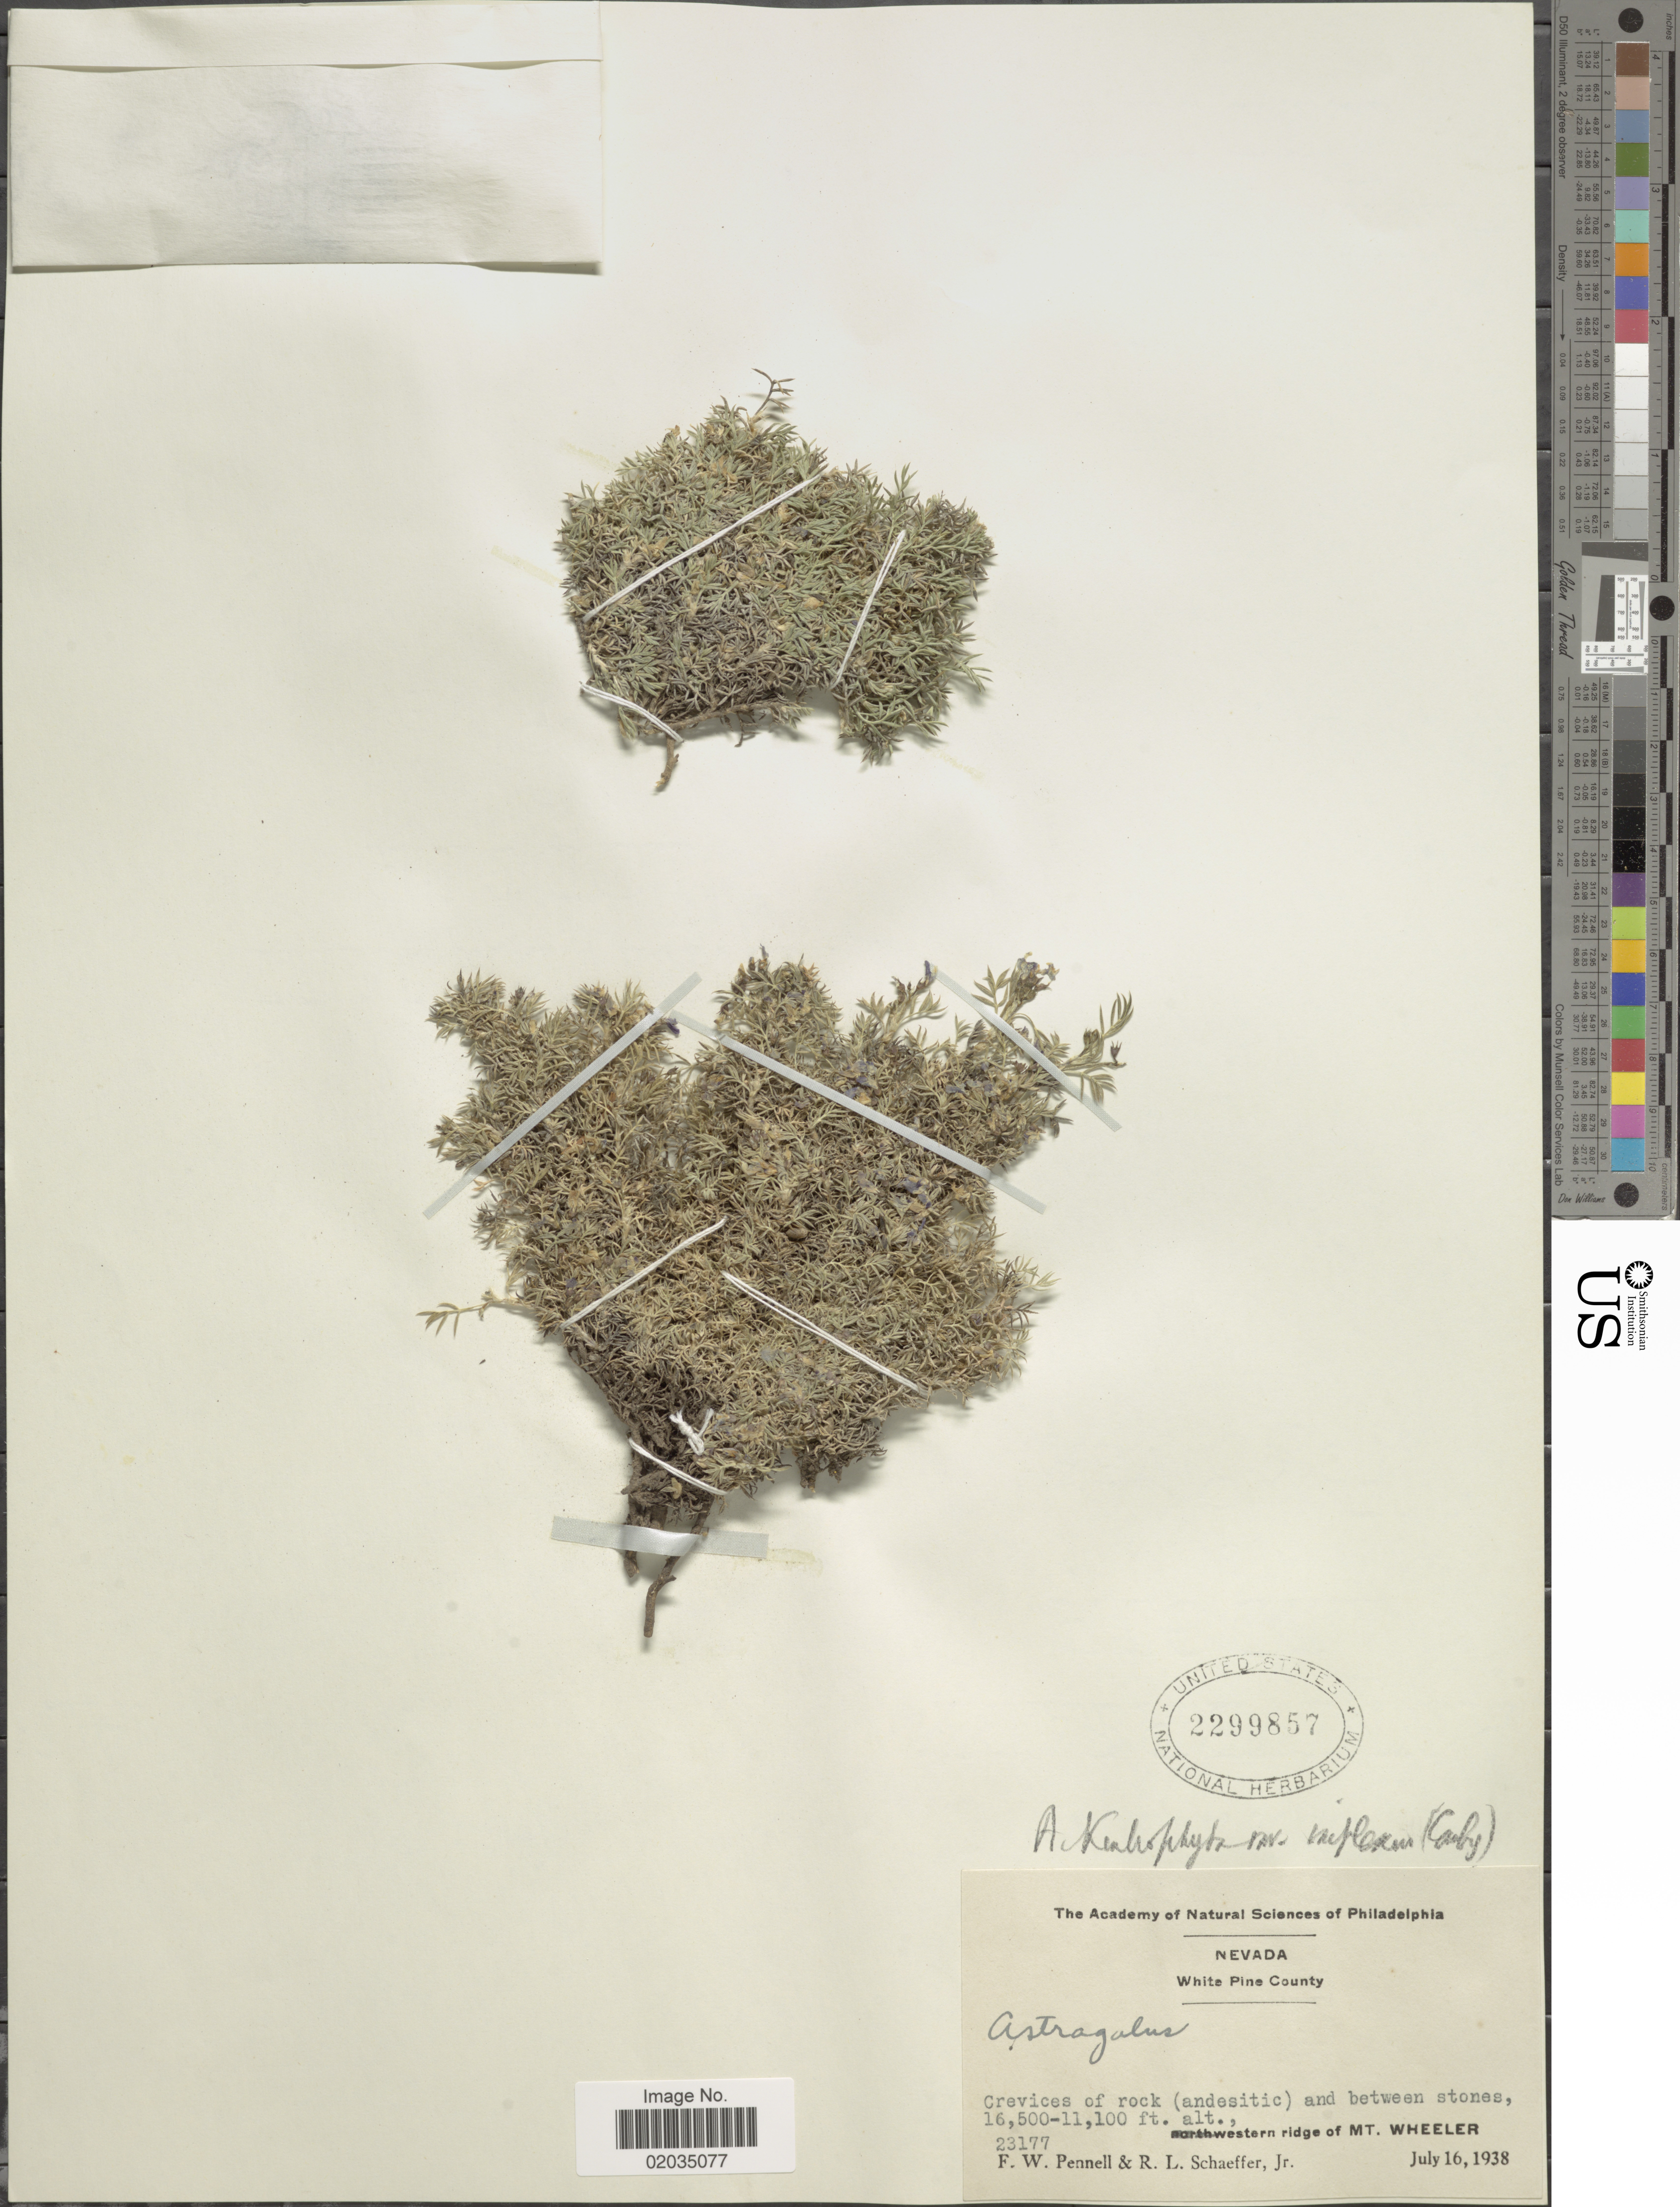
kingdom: Plantae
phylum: Tracheophyta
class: Magnoliopsida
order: Fabales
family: Fabaceae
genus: Astragalus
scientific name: Astragalus tegetarius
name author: S. Watson in C. King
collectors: F. W. Pennell & R. L. Schaeffer Jr.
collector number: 23177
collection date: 1938-07-16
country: United States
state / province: Nevada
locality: White Pine County, Crevices of rock (andesitic) and between stones, western ridge of Mt. Wheeler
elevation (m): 3383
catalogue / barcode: US 2299857